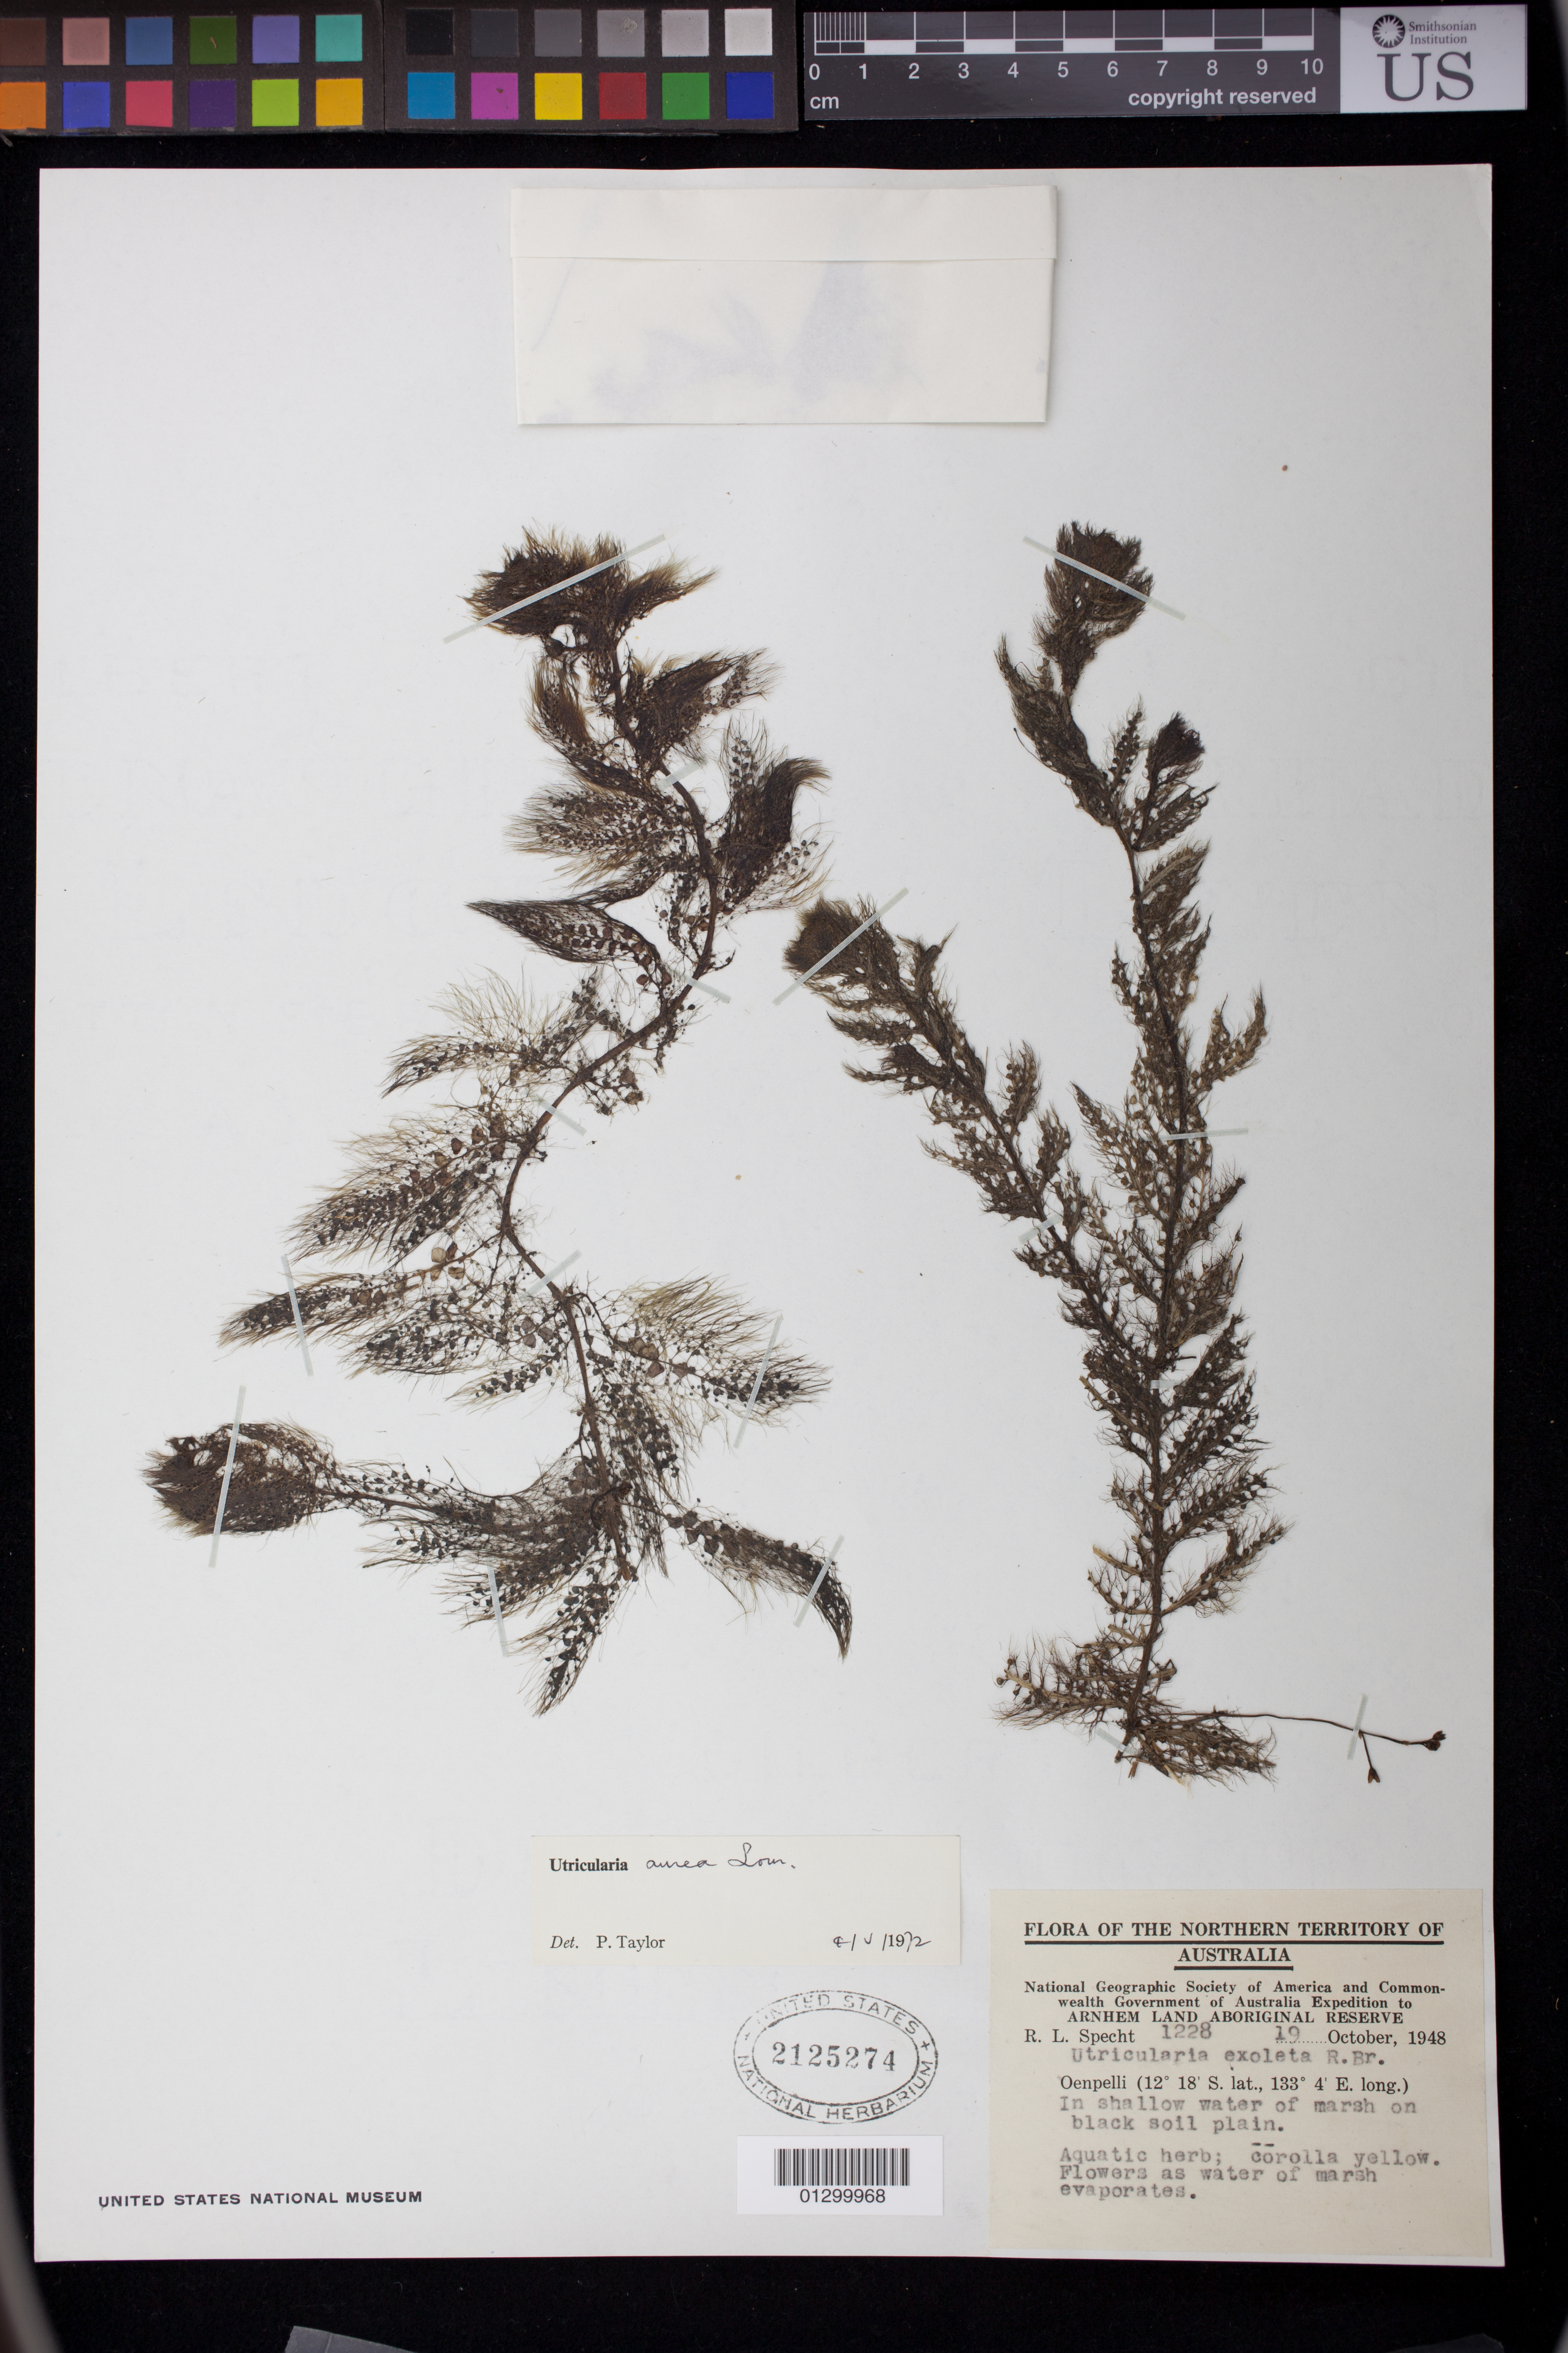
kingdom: Plantae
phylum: Tracheophyta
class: Magnoliopsida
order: Lamiales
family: Lentibulariaceae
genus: Utricularia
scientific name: Utricularia aurea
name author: Lour.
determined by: Taylor, P.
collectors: R. L. Specht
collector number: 1228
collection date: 1948-10-19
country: Australia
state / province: Northern Territory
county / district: West Arnhem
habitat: In shallow water of marsh on black soil plain.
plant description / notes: Aquatic herb; corolla yellow. Flowers as water of marsh evaporates.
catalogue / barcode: US 2125274